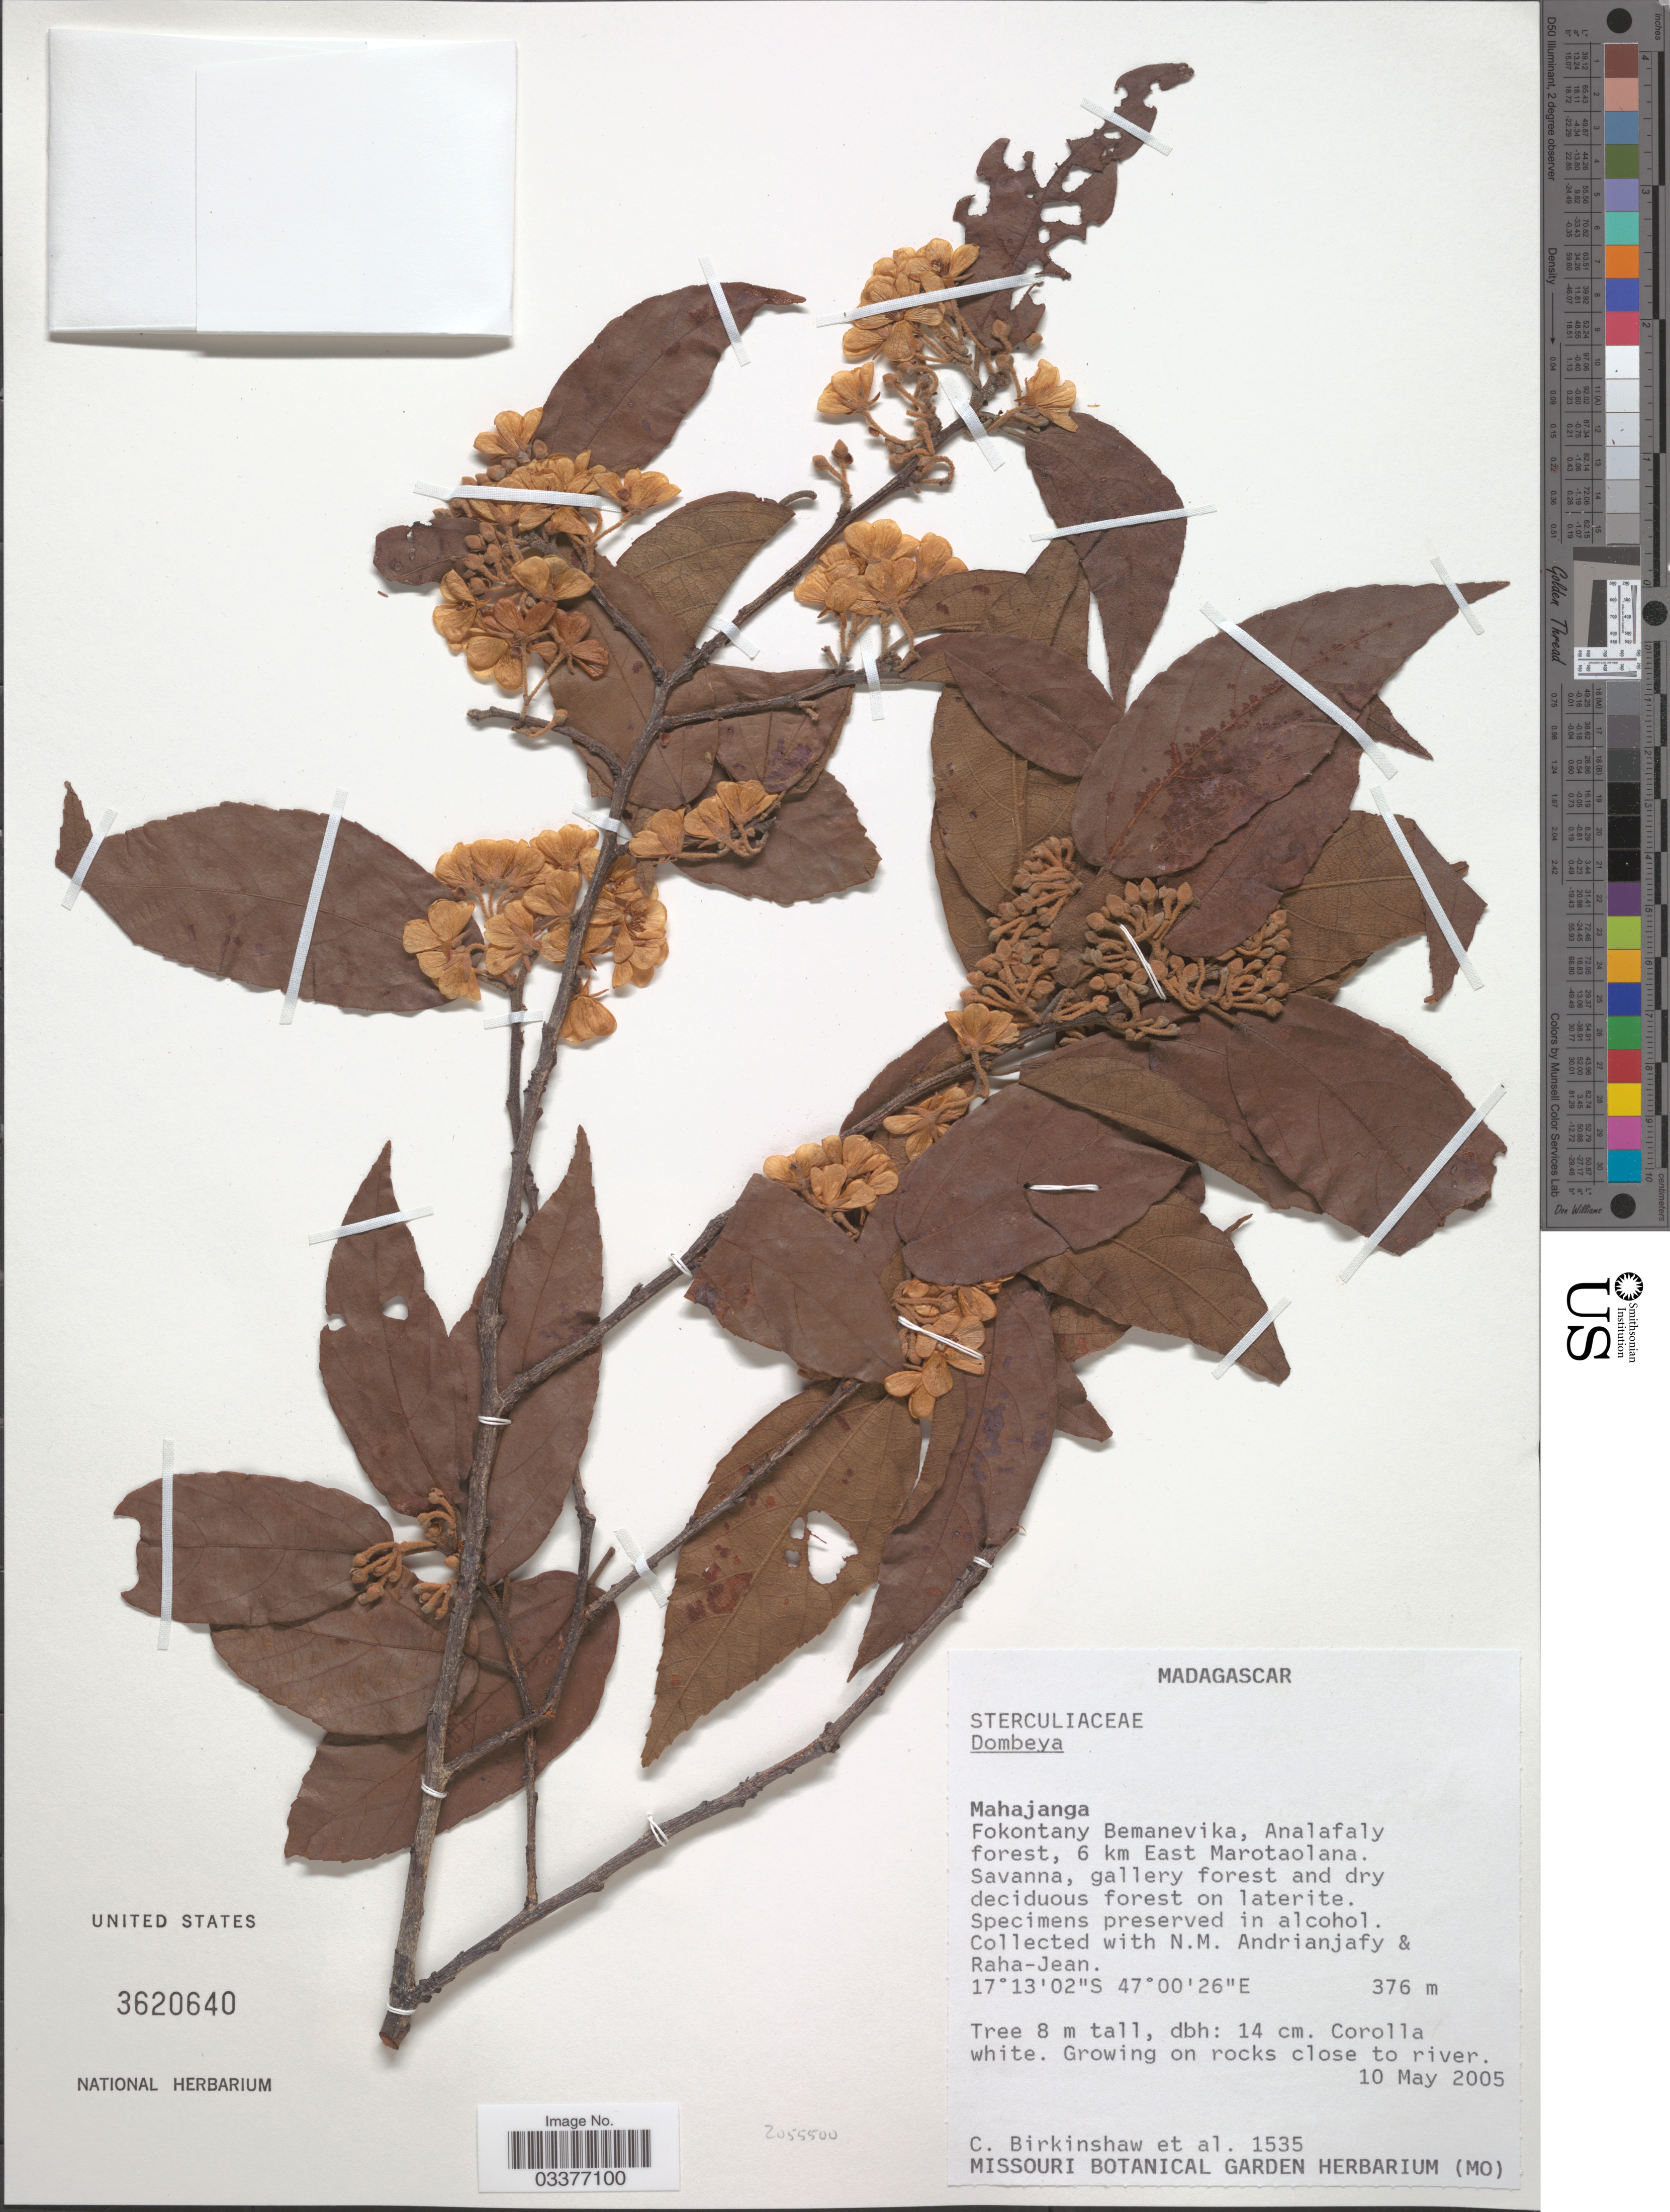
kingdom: Plantae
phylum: Tracheophyta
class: Magnoliopsida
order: Malvales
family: Malvaceae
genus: Dombeya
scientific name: Dombeya selinala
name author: Arènes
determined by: Dorr, L. J., (BOT), Smithsonian Institution - National Museum of Natural History (UNITED STATES)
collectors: C. R. Birkinshaw, N. M. Andrianjafy & -. Raha-Jean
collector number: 1535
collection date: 2005-05-10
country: Madagascar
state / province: Betsiboka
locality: Fokontany Bemanevika, Analafaly forest, 6 km East Marotaolana.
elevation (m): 376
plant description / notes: most likely a hybrid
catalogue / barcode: US 3620640